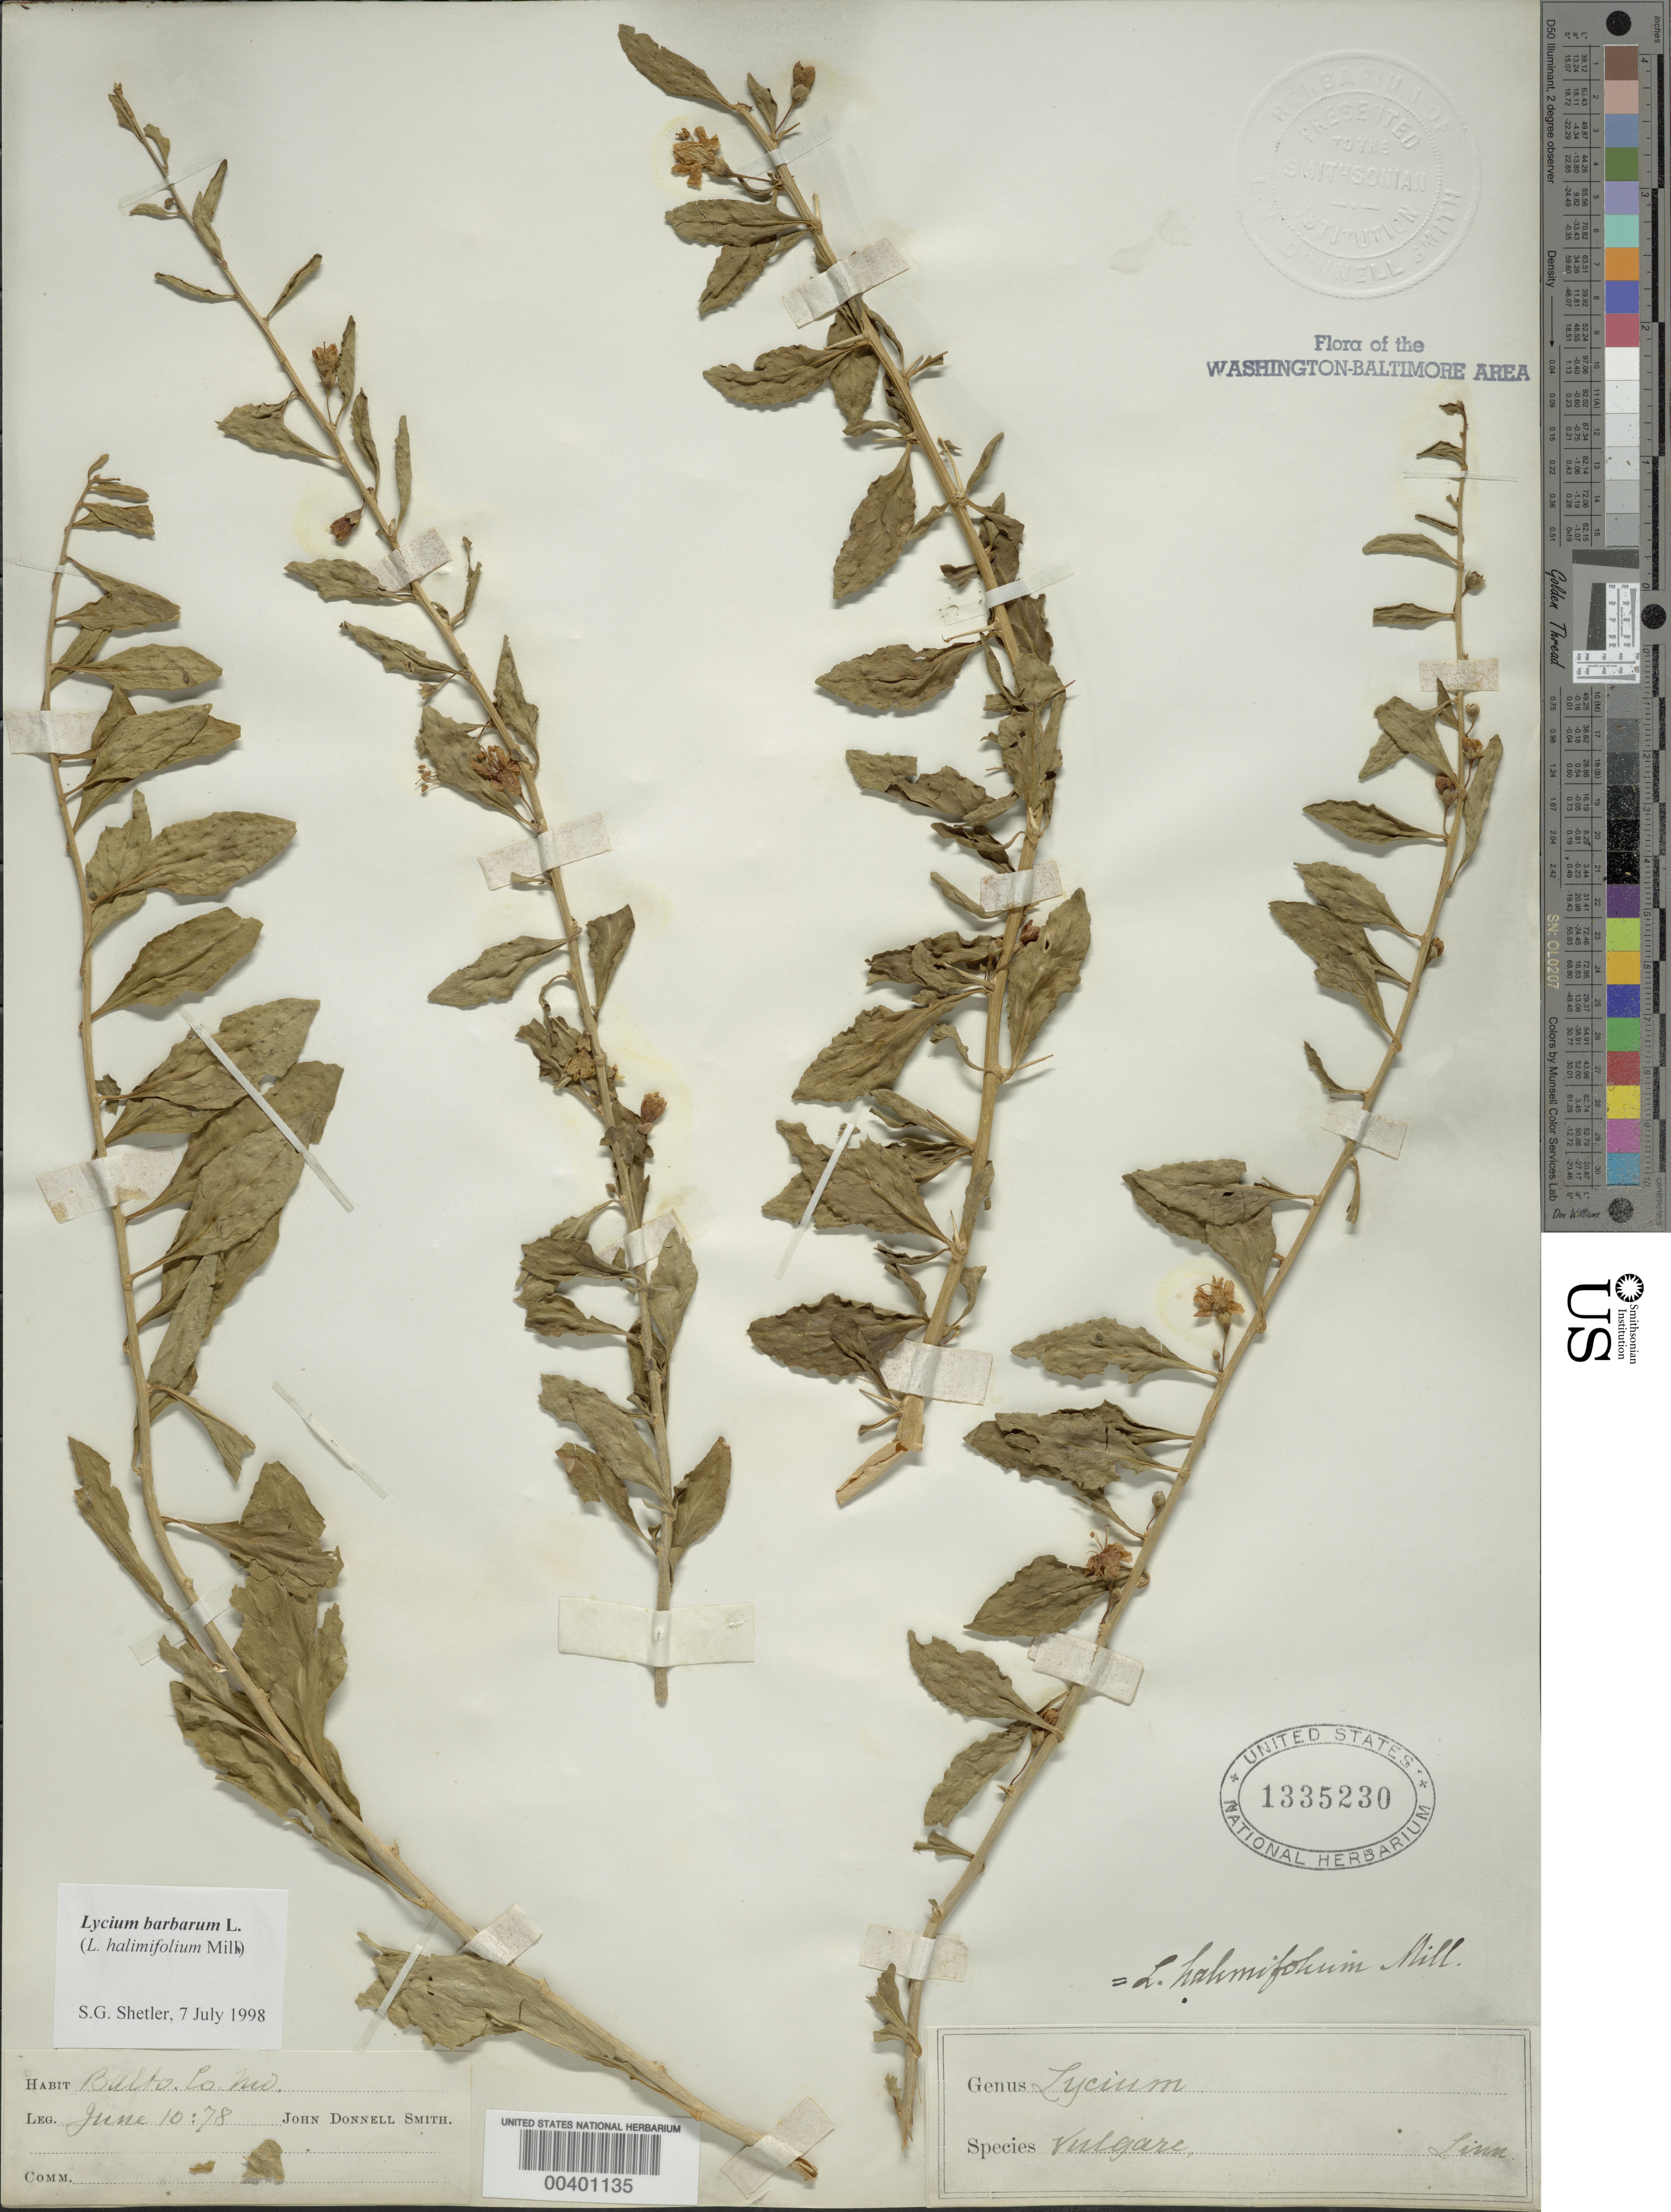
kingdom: Plantae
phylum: Tracheophyta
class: Magnoliopsida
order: Solanales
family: Solanaceae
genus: Lycium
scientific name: Lycium barbarum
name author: L.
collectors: J. Donnell Smith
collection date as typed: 10 Jun 1878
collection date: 1878-06-10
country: United States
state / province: Maryland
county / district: Baltimore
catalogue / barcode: US 1335230